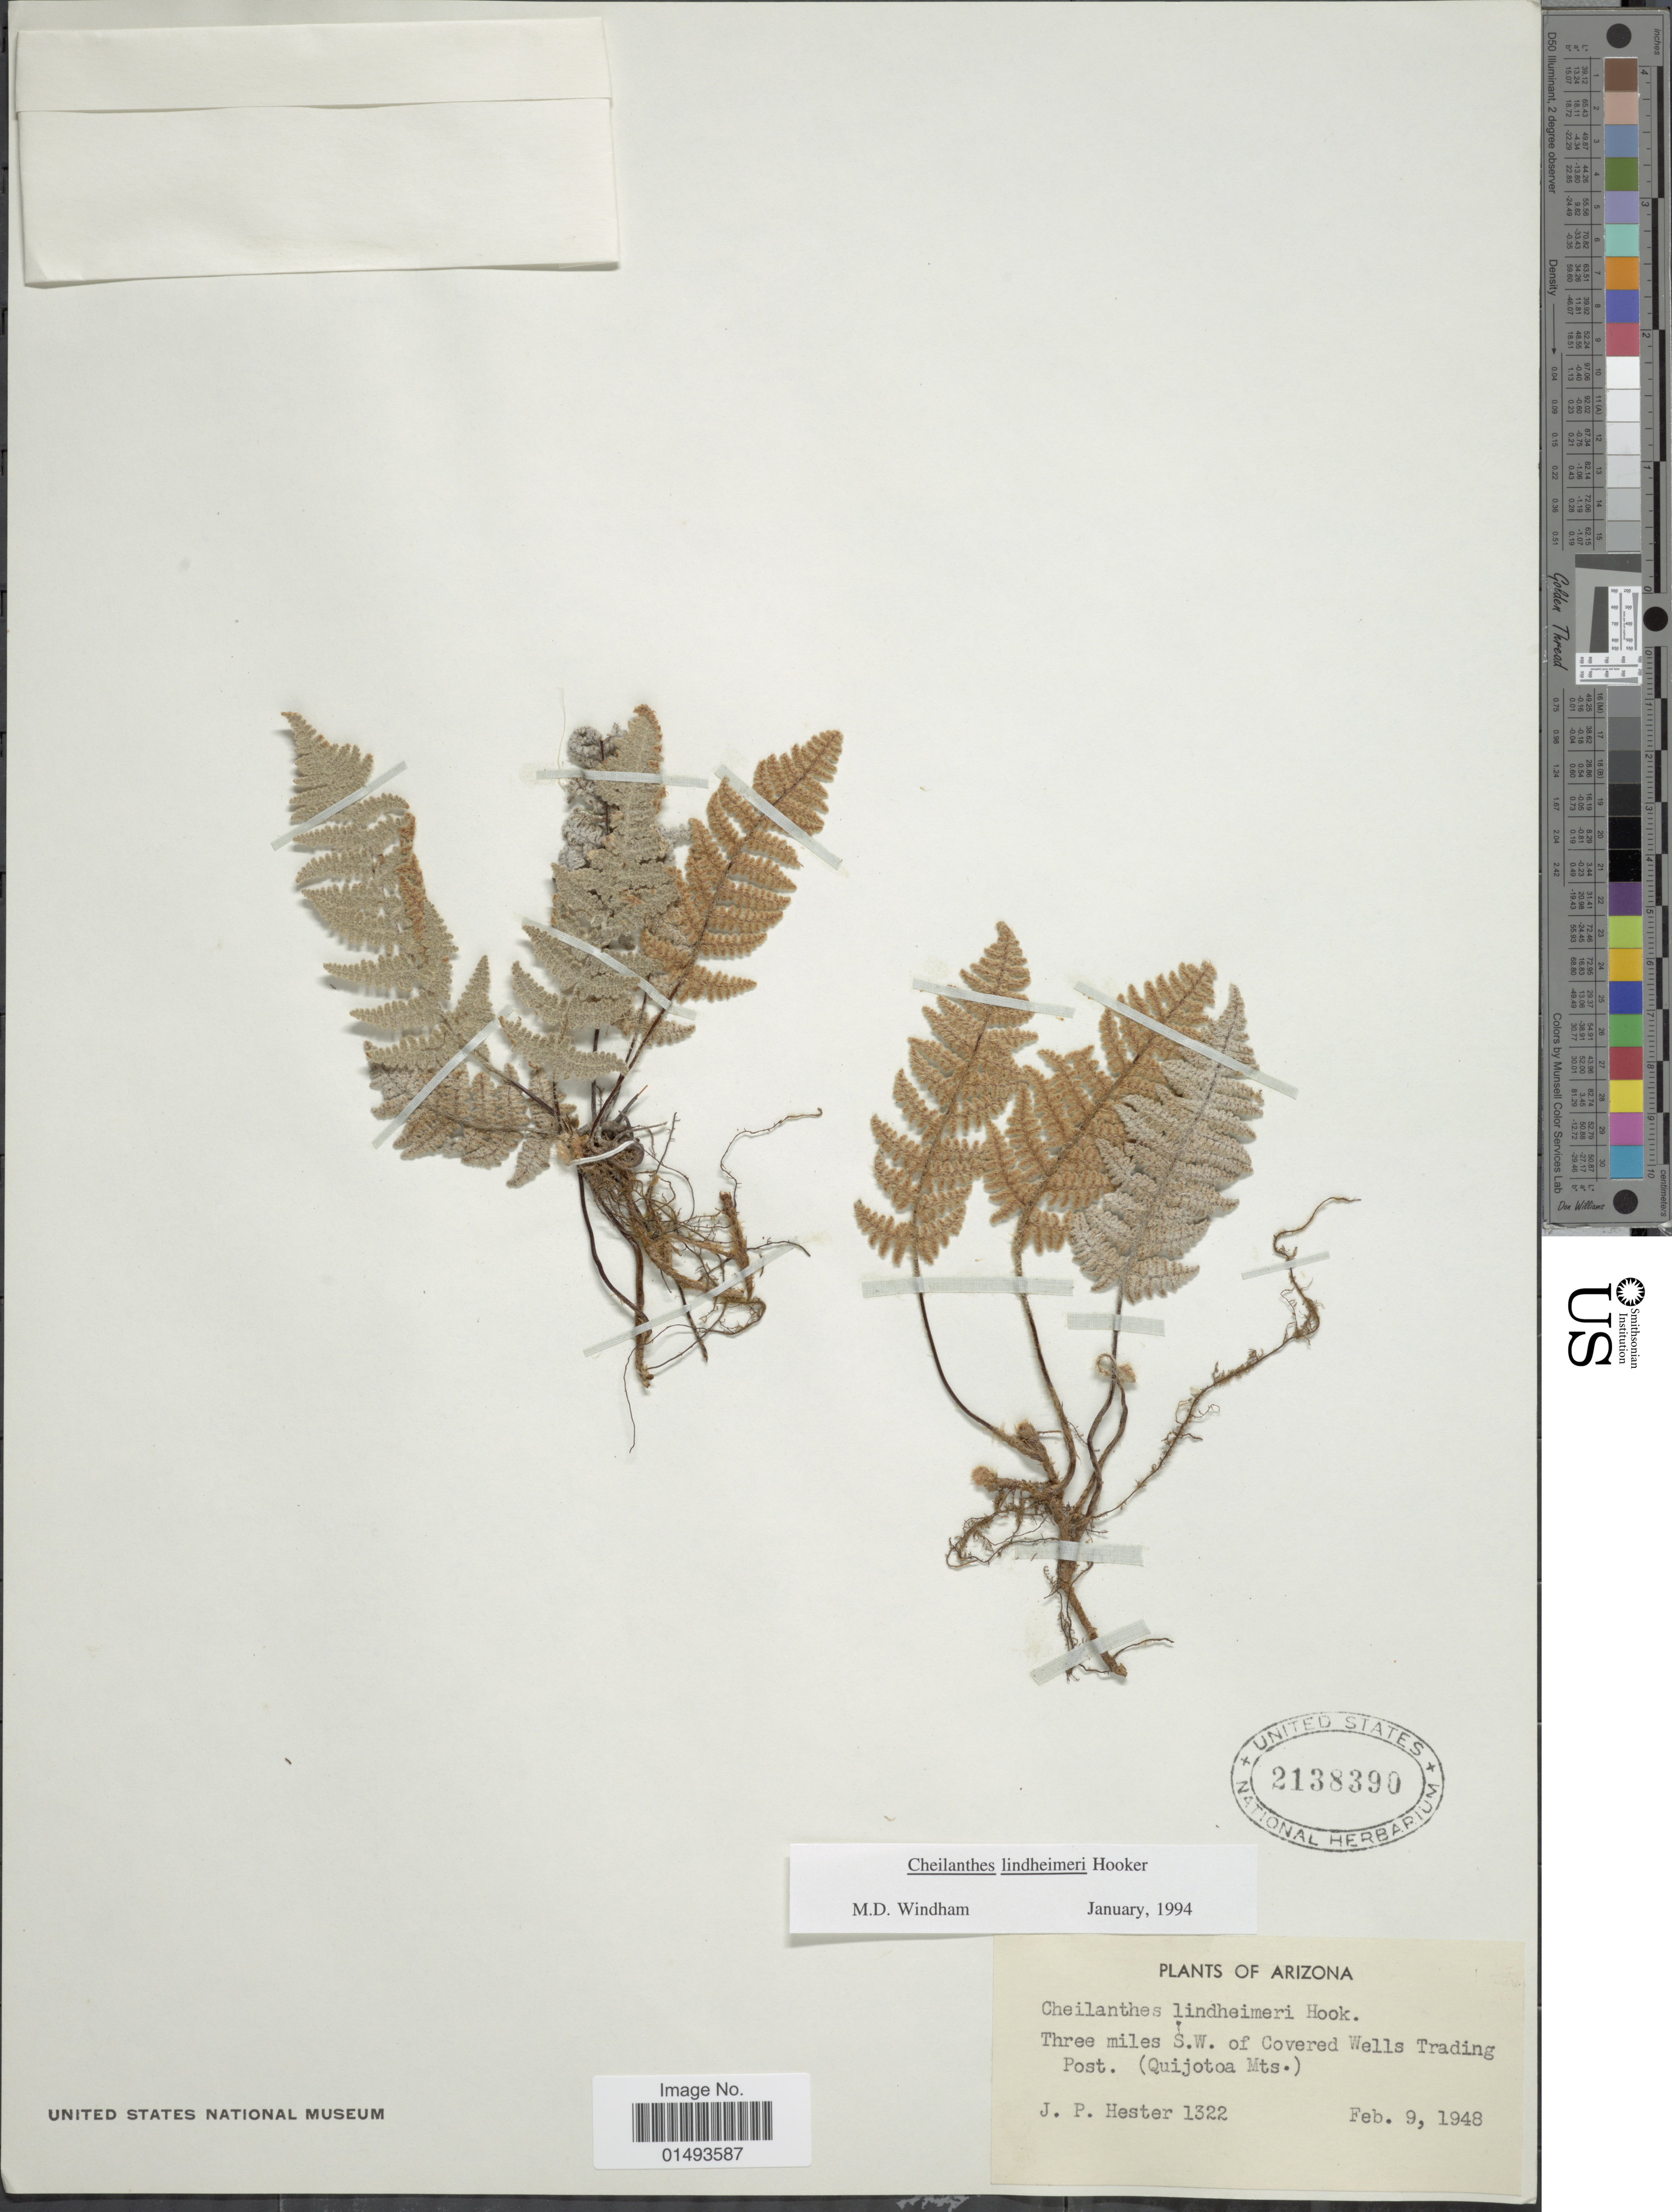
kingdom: Plantae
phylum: Tracheophyta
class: Polypodiopsida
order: Polypodiales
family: Pteridaceae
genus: Myriopteris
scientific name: Myriopteris lindheimeri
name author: (Hook.) J. Sm.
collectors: J. P. Hester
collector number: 1322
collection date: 1948-02-09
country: United States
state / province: Arizona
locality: Plants of Arizona, Three miles S.W. of Covered Wells Trading Post (Quijotoa Mts.)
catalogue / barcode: US 2138390